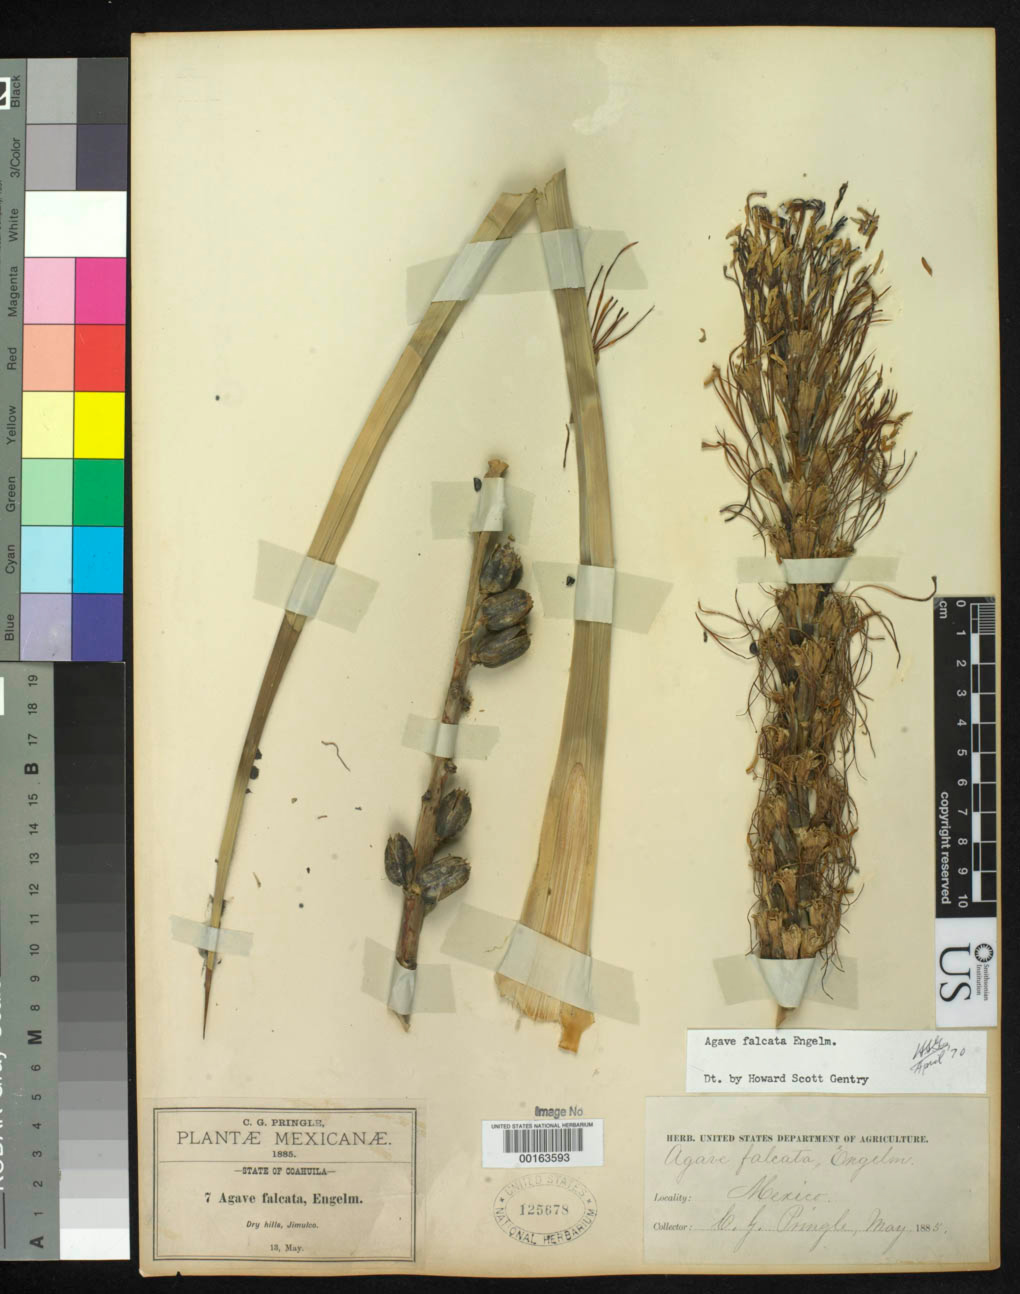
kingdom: Plantae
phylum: Tracheophyta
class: Liliopsida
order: Asparagales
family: Asparagaceae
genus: Agave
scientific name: Agave striata subsp. falcata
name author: (Engelm.) Gentry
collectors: C. G. Pringle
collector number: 7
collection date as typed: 13 May 1885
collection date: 1885-05-13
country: Mexico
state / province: Coahuila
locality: Jimulco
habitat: Dry hills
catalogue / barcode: US 125678